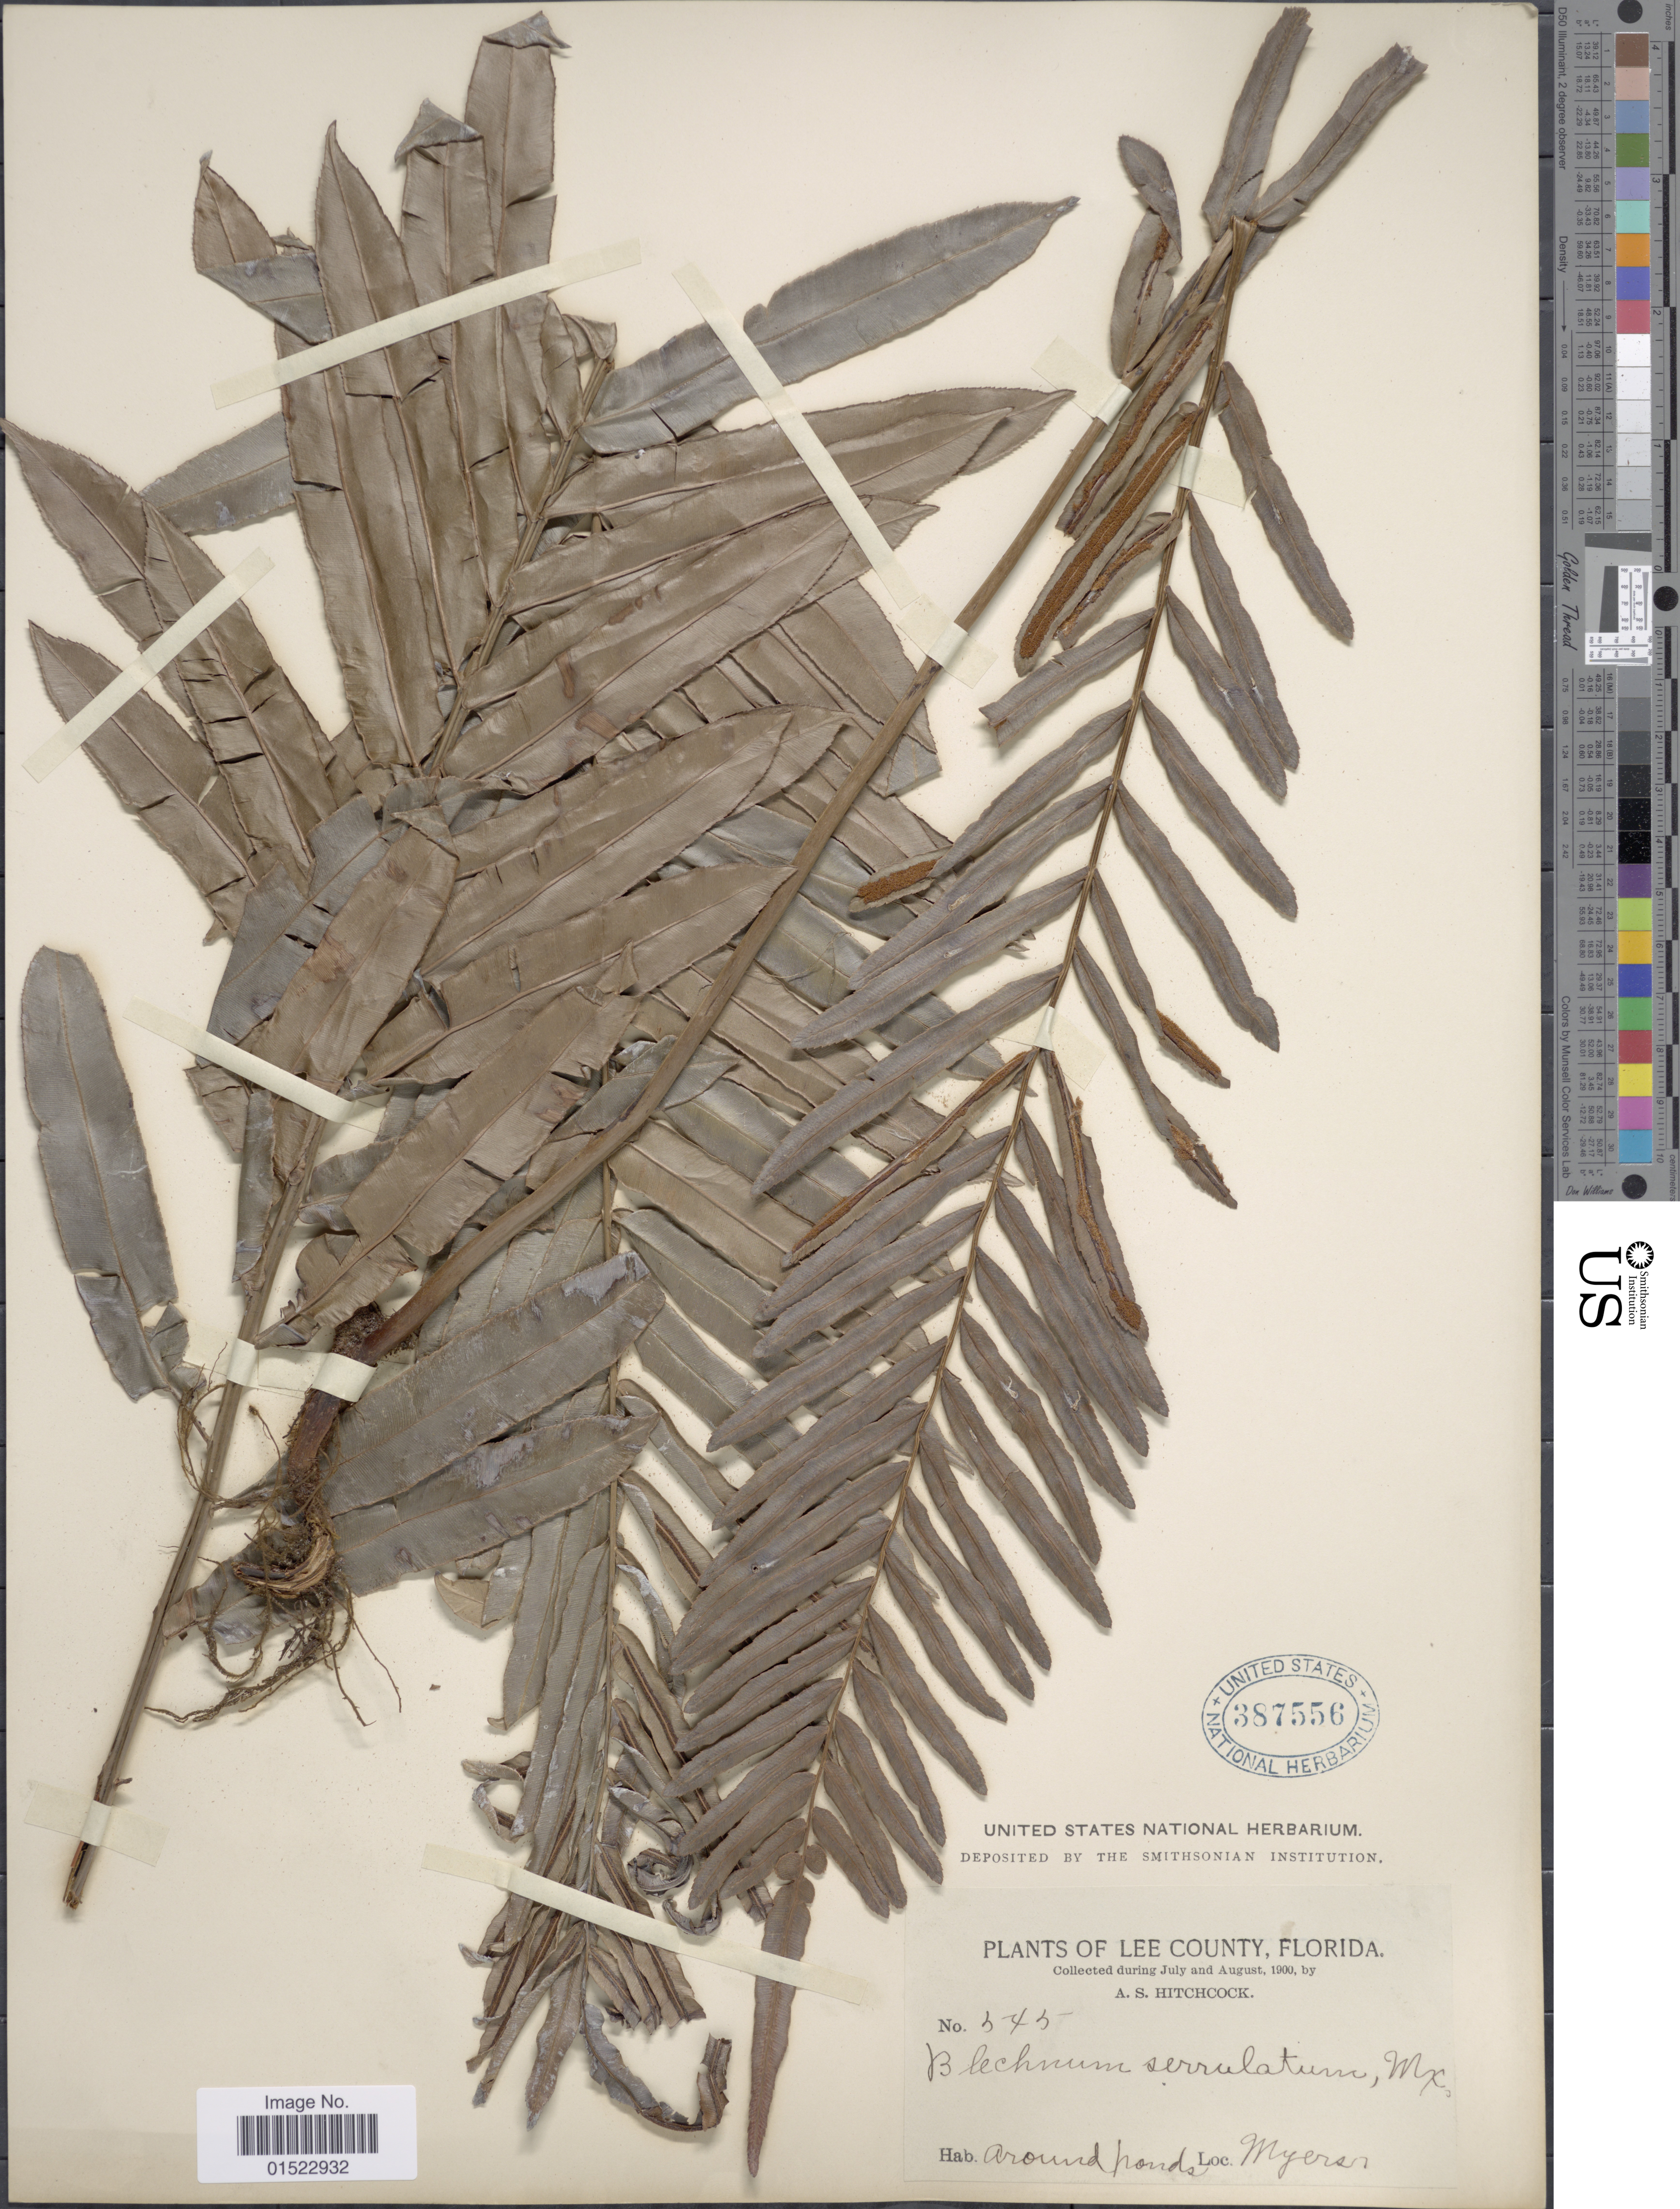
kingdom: Plantae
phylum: Tracheophyta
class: Polypodiopsida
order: Polypodiales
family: Blechnaceae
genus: Telmatoblechnum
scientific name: Telmatoblechnum serrulatum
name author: (Rich.) Perrie et al.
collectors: A. S. Hitchcock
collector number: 343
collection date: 1900-07/1900-08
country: United States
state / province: Florida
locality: Lee County, Myers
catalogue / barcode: US 387556